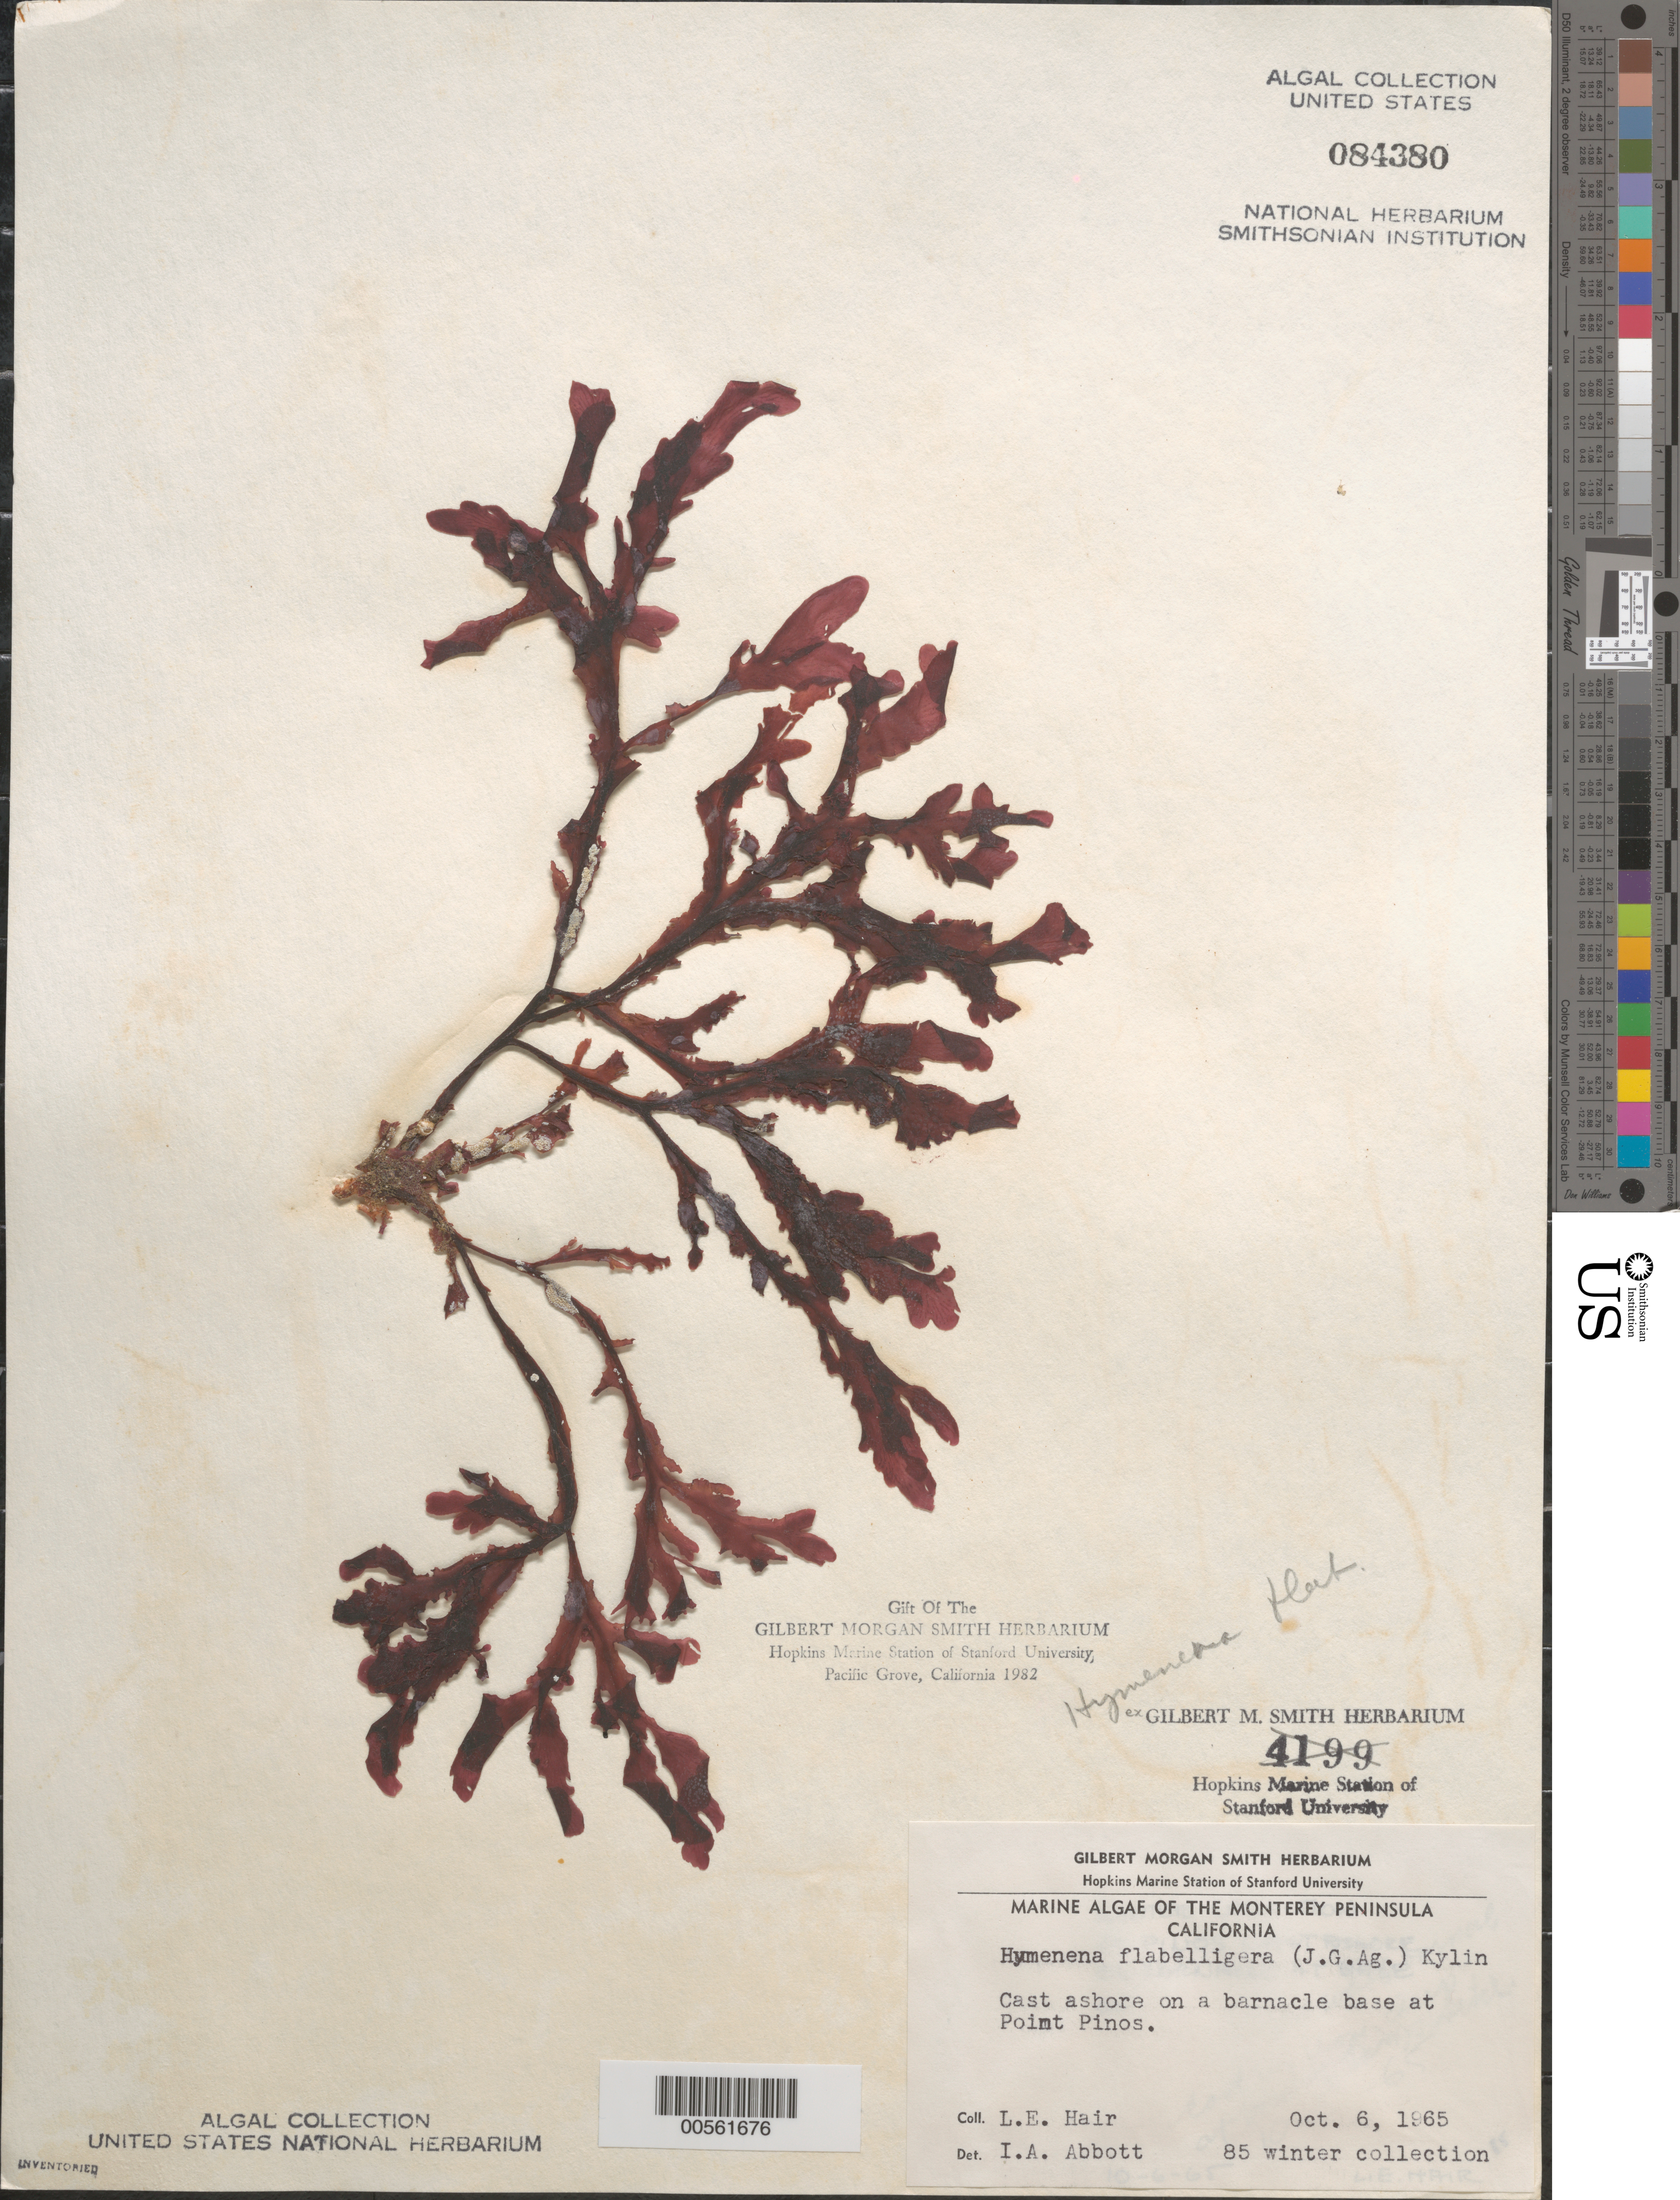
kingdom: Plantae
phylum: Rhodophyta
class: Florideophyceae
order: Ceramiales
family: Delesseriaceae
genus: Hymenena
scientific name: Hymenena flabelligera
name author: (J. Agardh) Kylin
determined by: Abbott, Isabella A.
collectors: L. Hair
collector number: Leh 85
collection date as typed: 06 Oct 1965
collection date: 1965-10-06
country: United States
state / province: California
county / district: Monterey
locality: Point Pinos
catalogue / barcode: US 84380